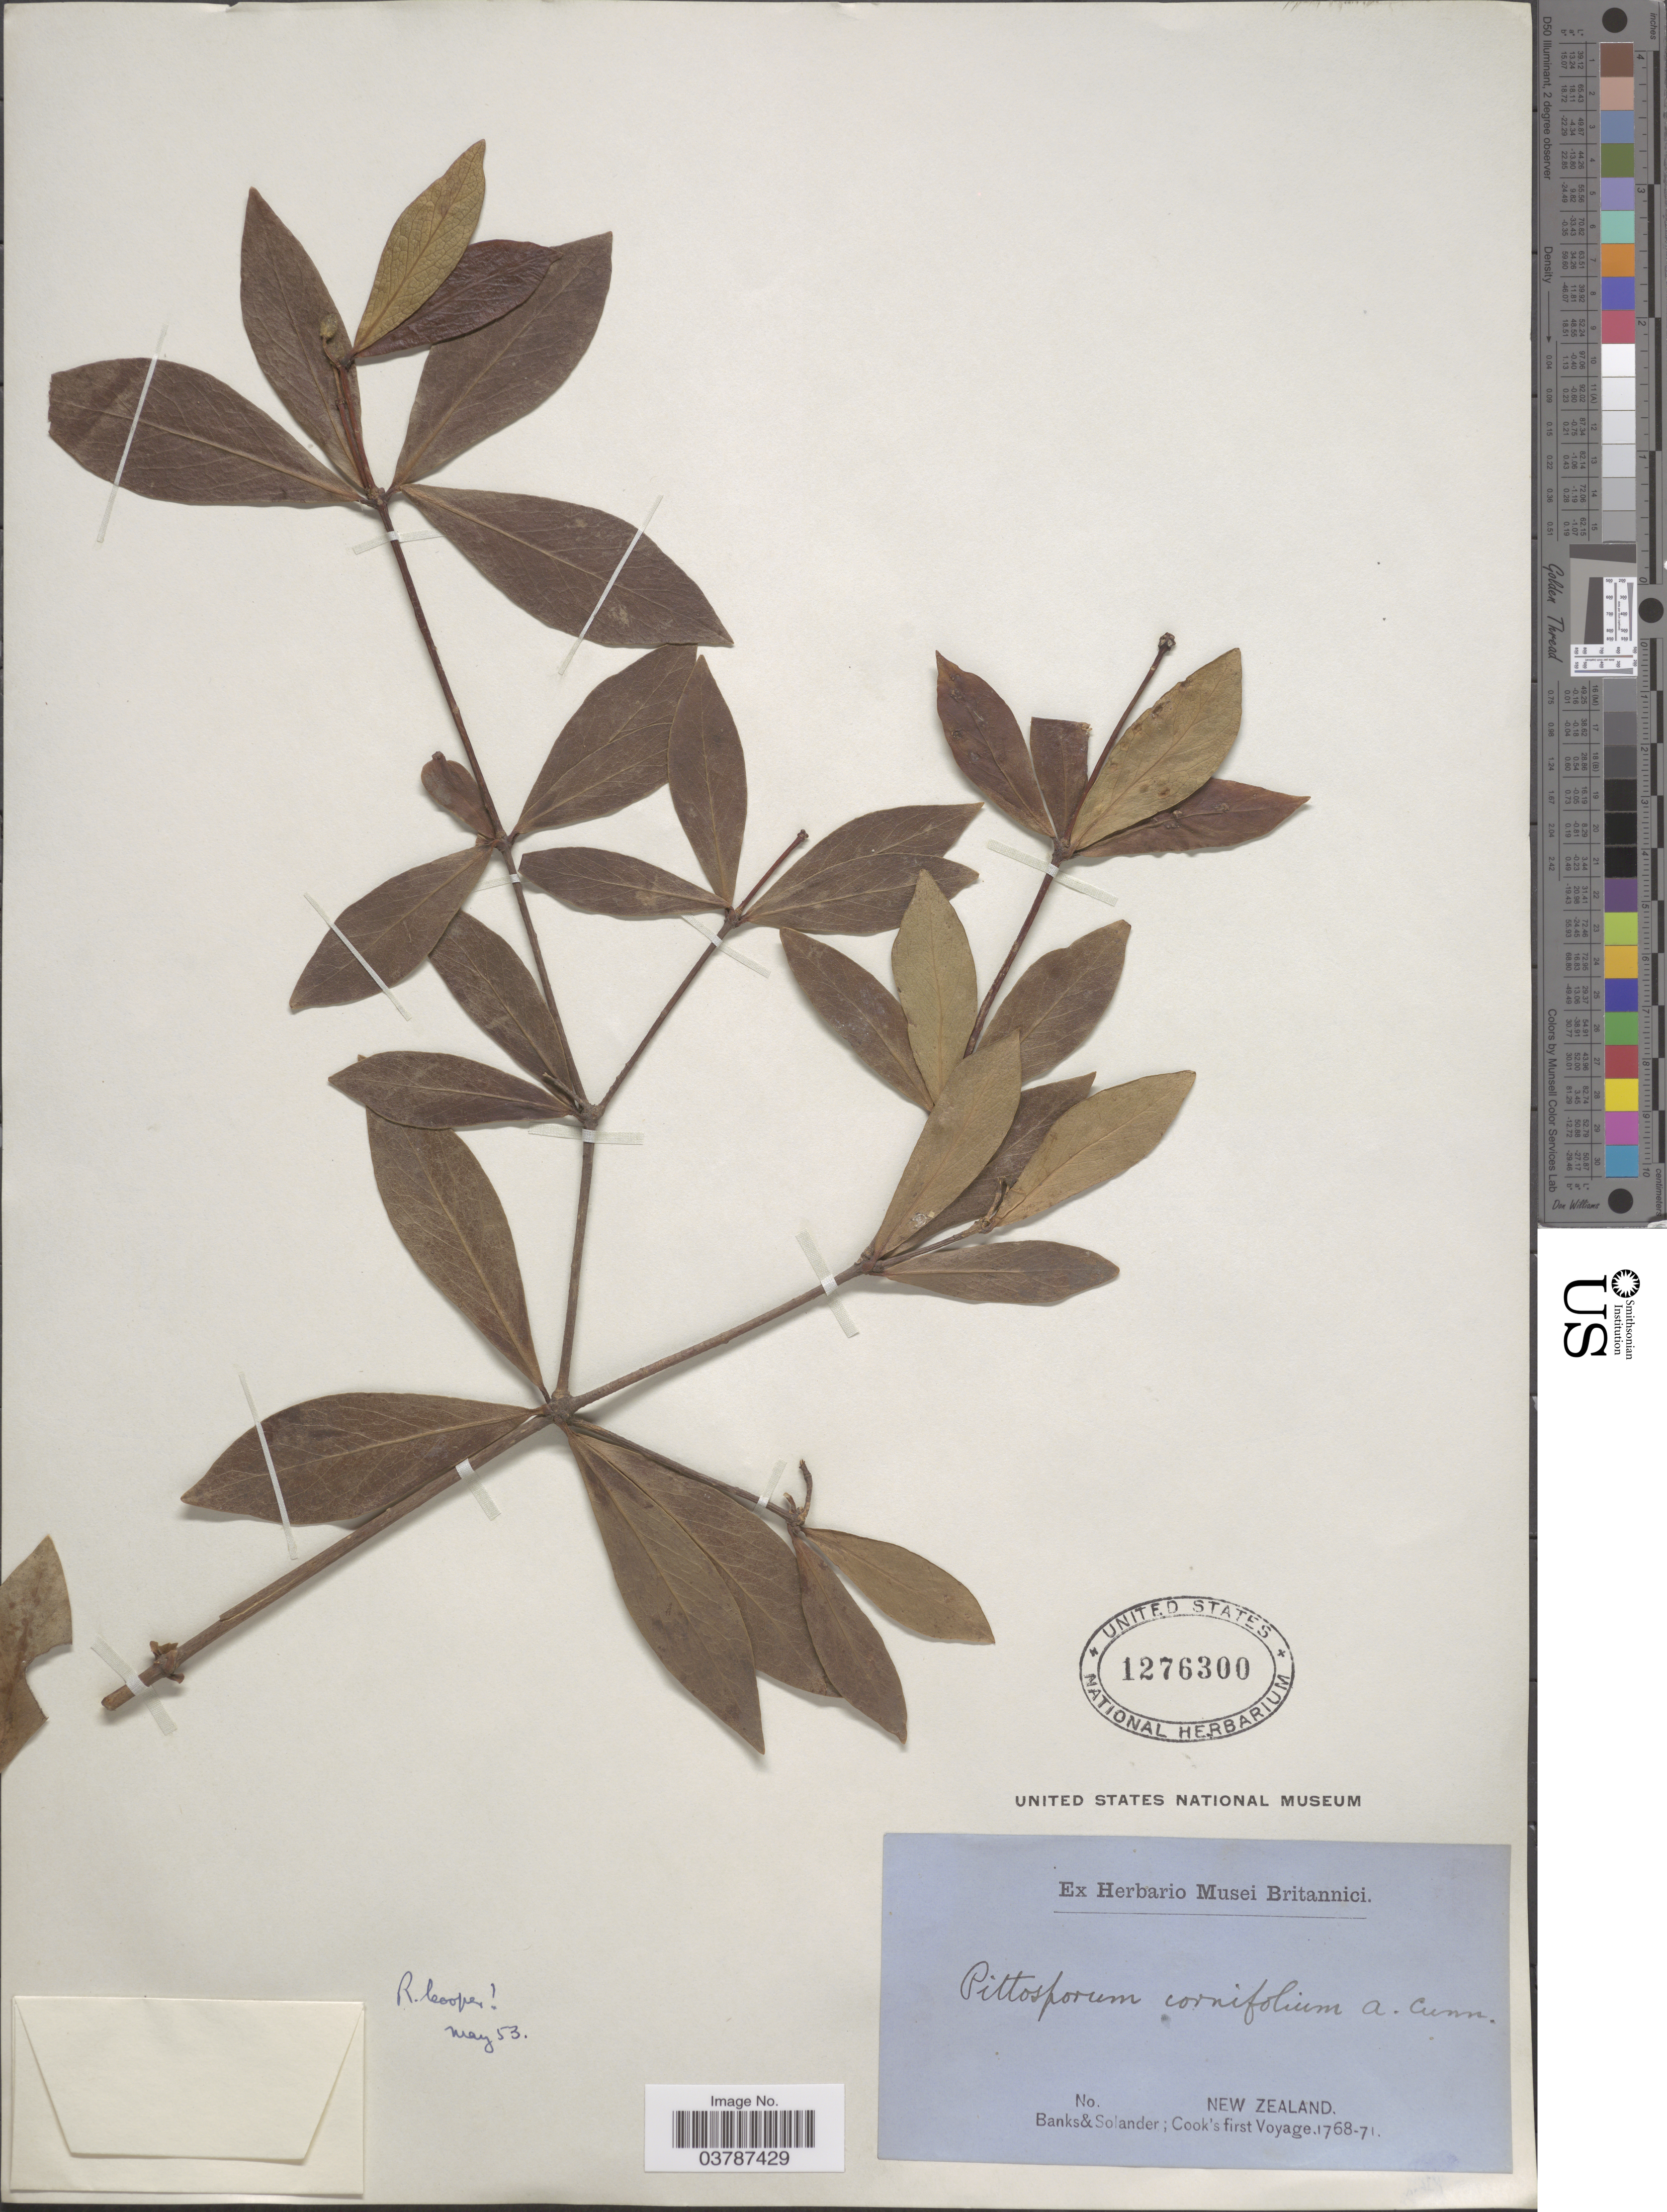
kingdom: Plantae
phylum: Tracheophyta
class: Magnoliopsida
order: Apiales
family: Pittosporaceae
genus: Pittosporum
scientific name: Pittosporum cornifolium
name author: A. Cunn.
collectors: -- Banks & -- Solander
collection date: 1768/1771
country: New Zealand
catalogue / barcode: US 1276300